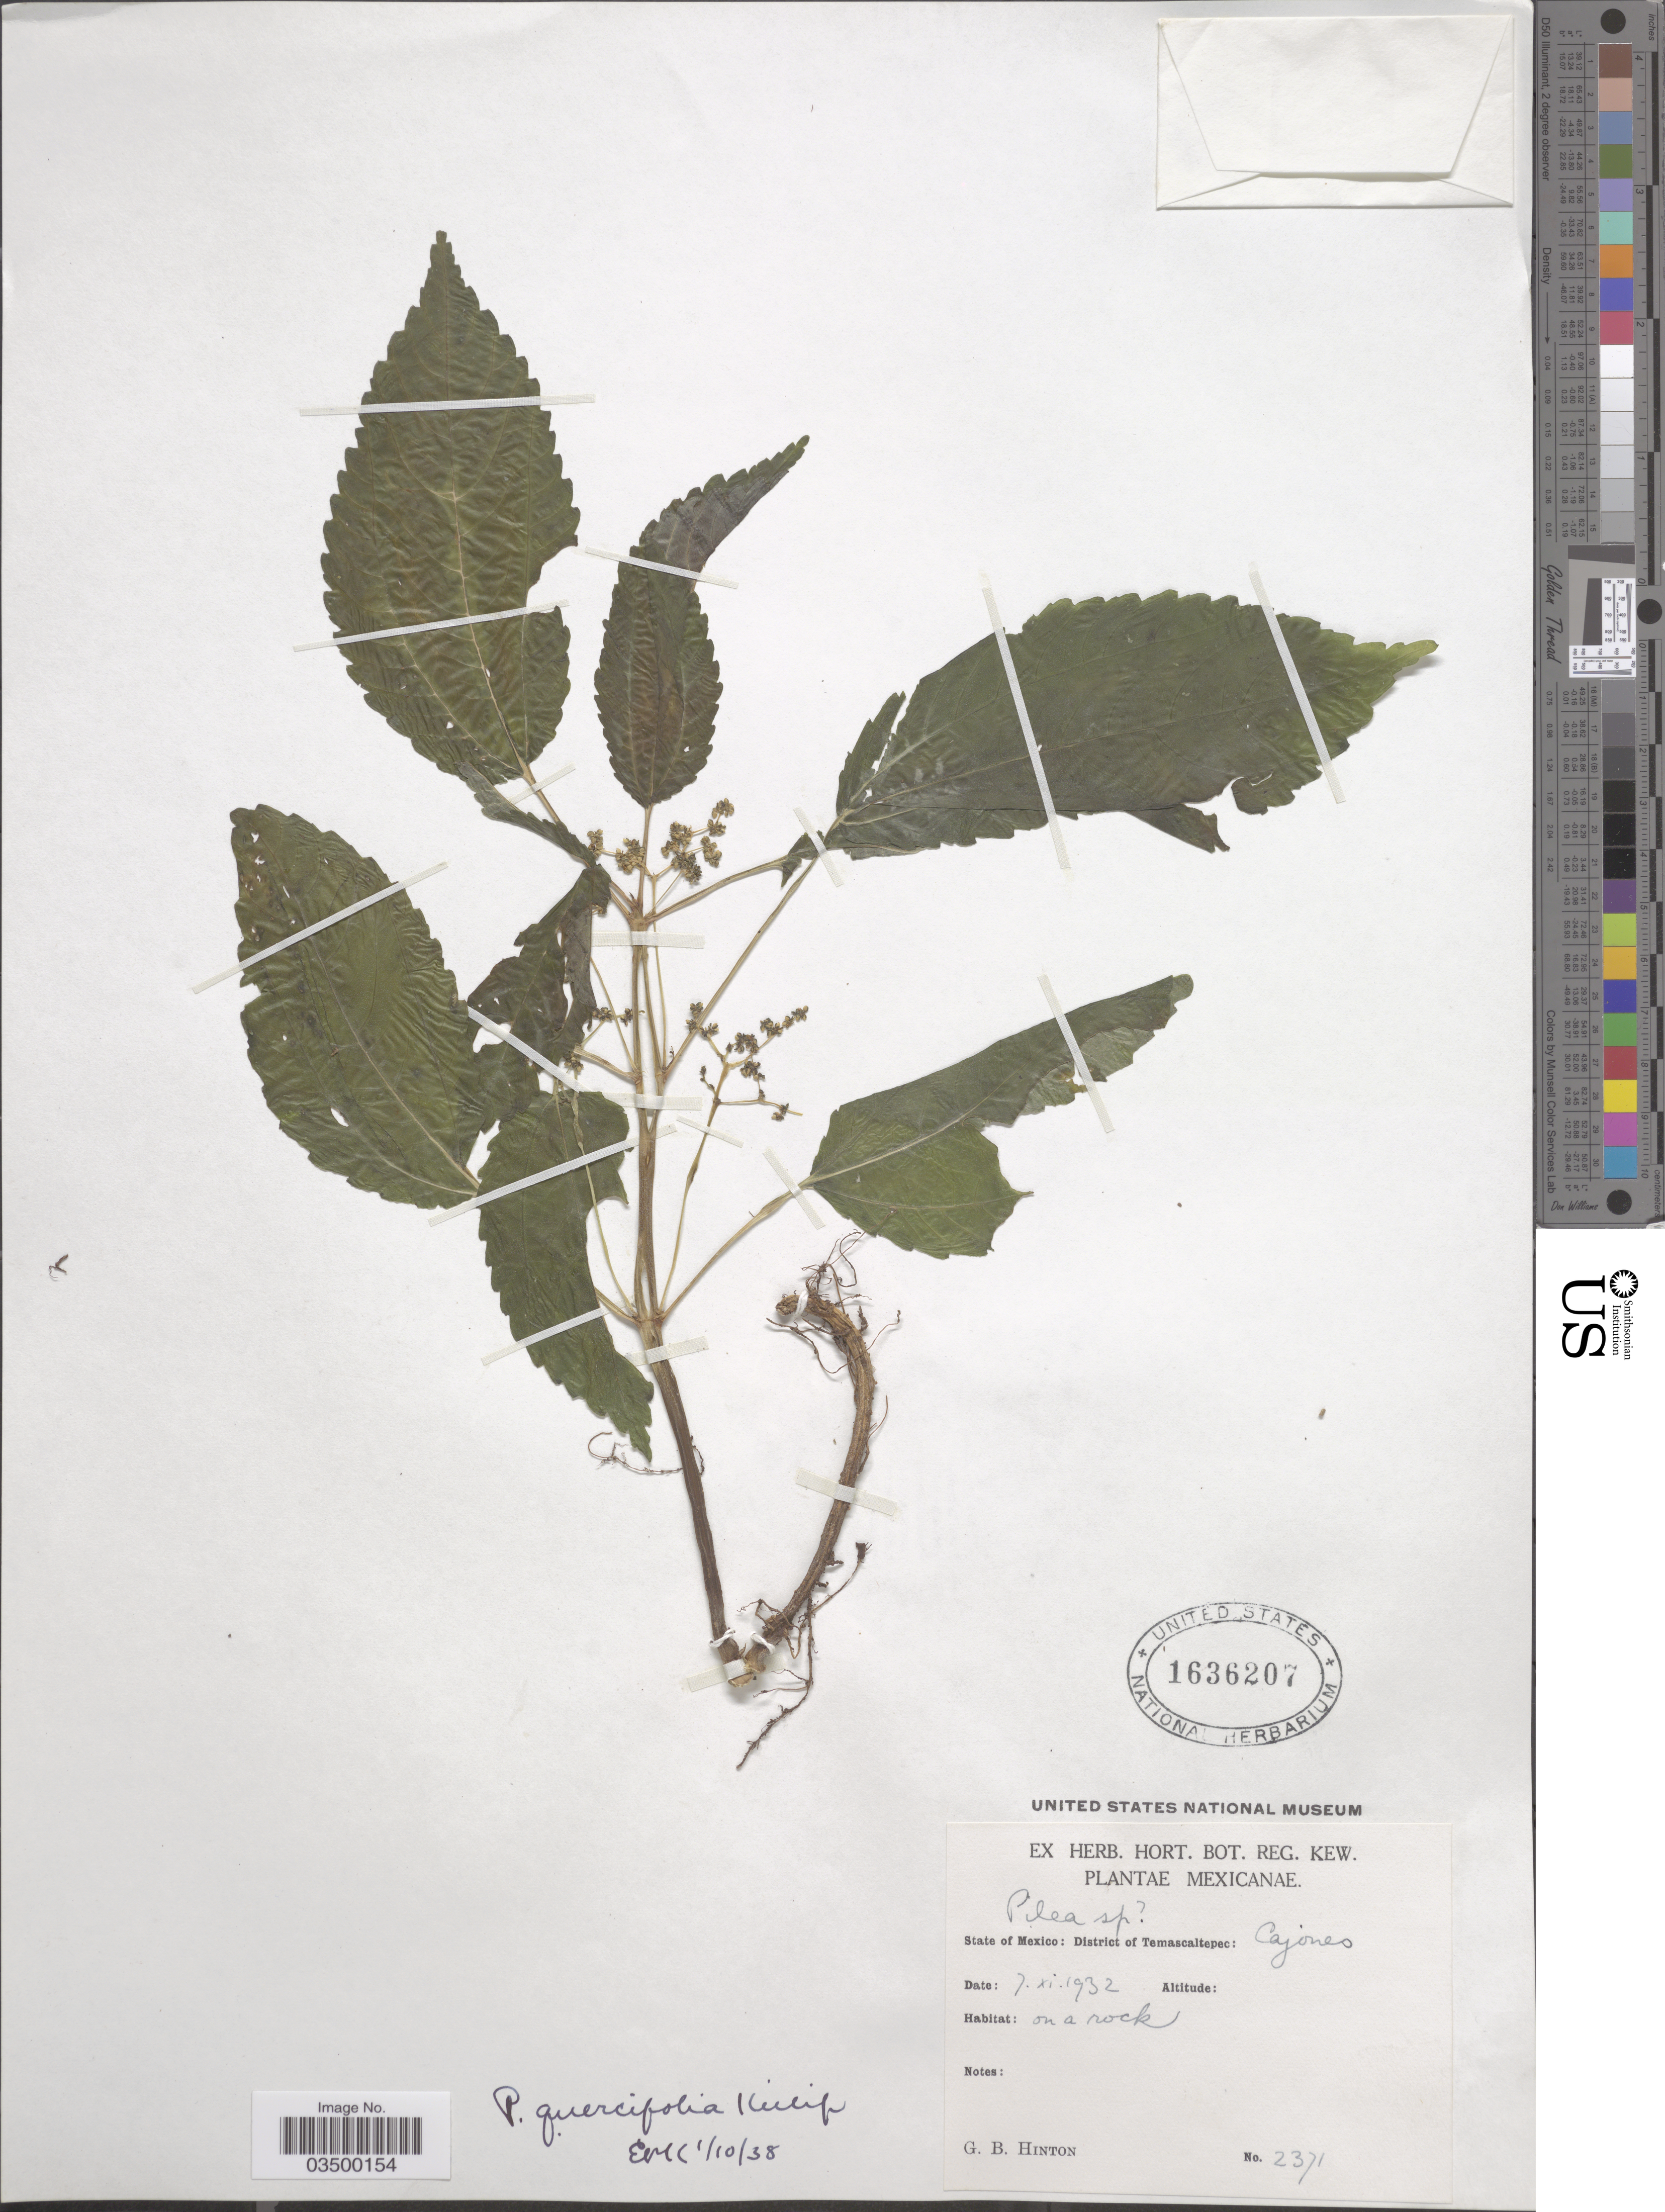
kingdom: Plantae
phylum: Tracheophyta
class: Magnoliopsida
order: Rosales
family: Urticaceae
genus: Pilea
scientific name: Pilea quercifolia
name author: Killip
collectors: G. B. Hinton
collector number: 2371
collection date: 1932-11-07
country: Mexico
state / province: México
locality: District of Temascaltepec: Cajones.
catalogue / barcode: US 1636207